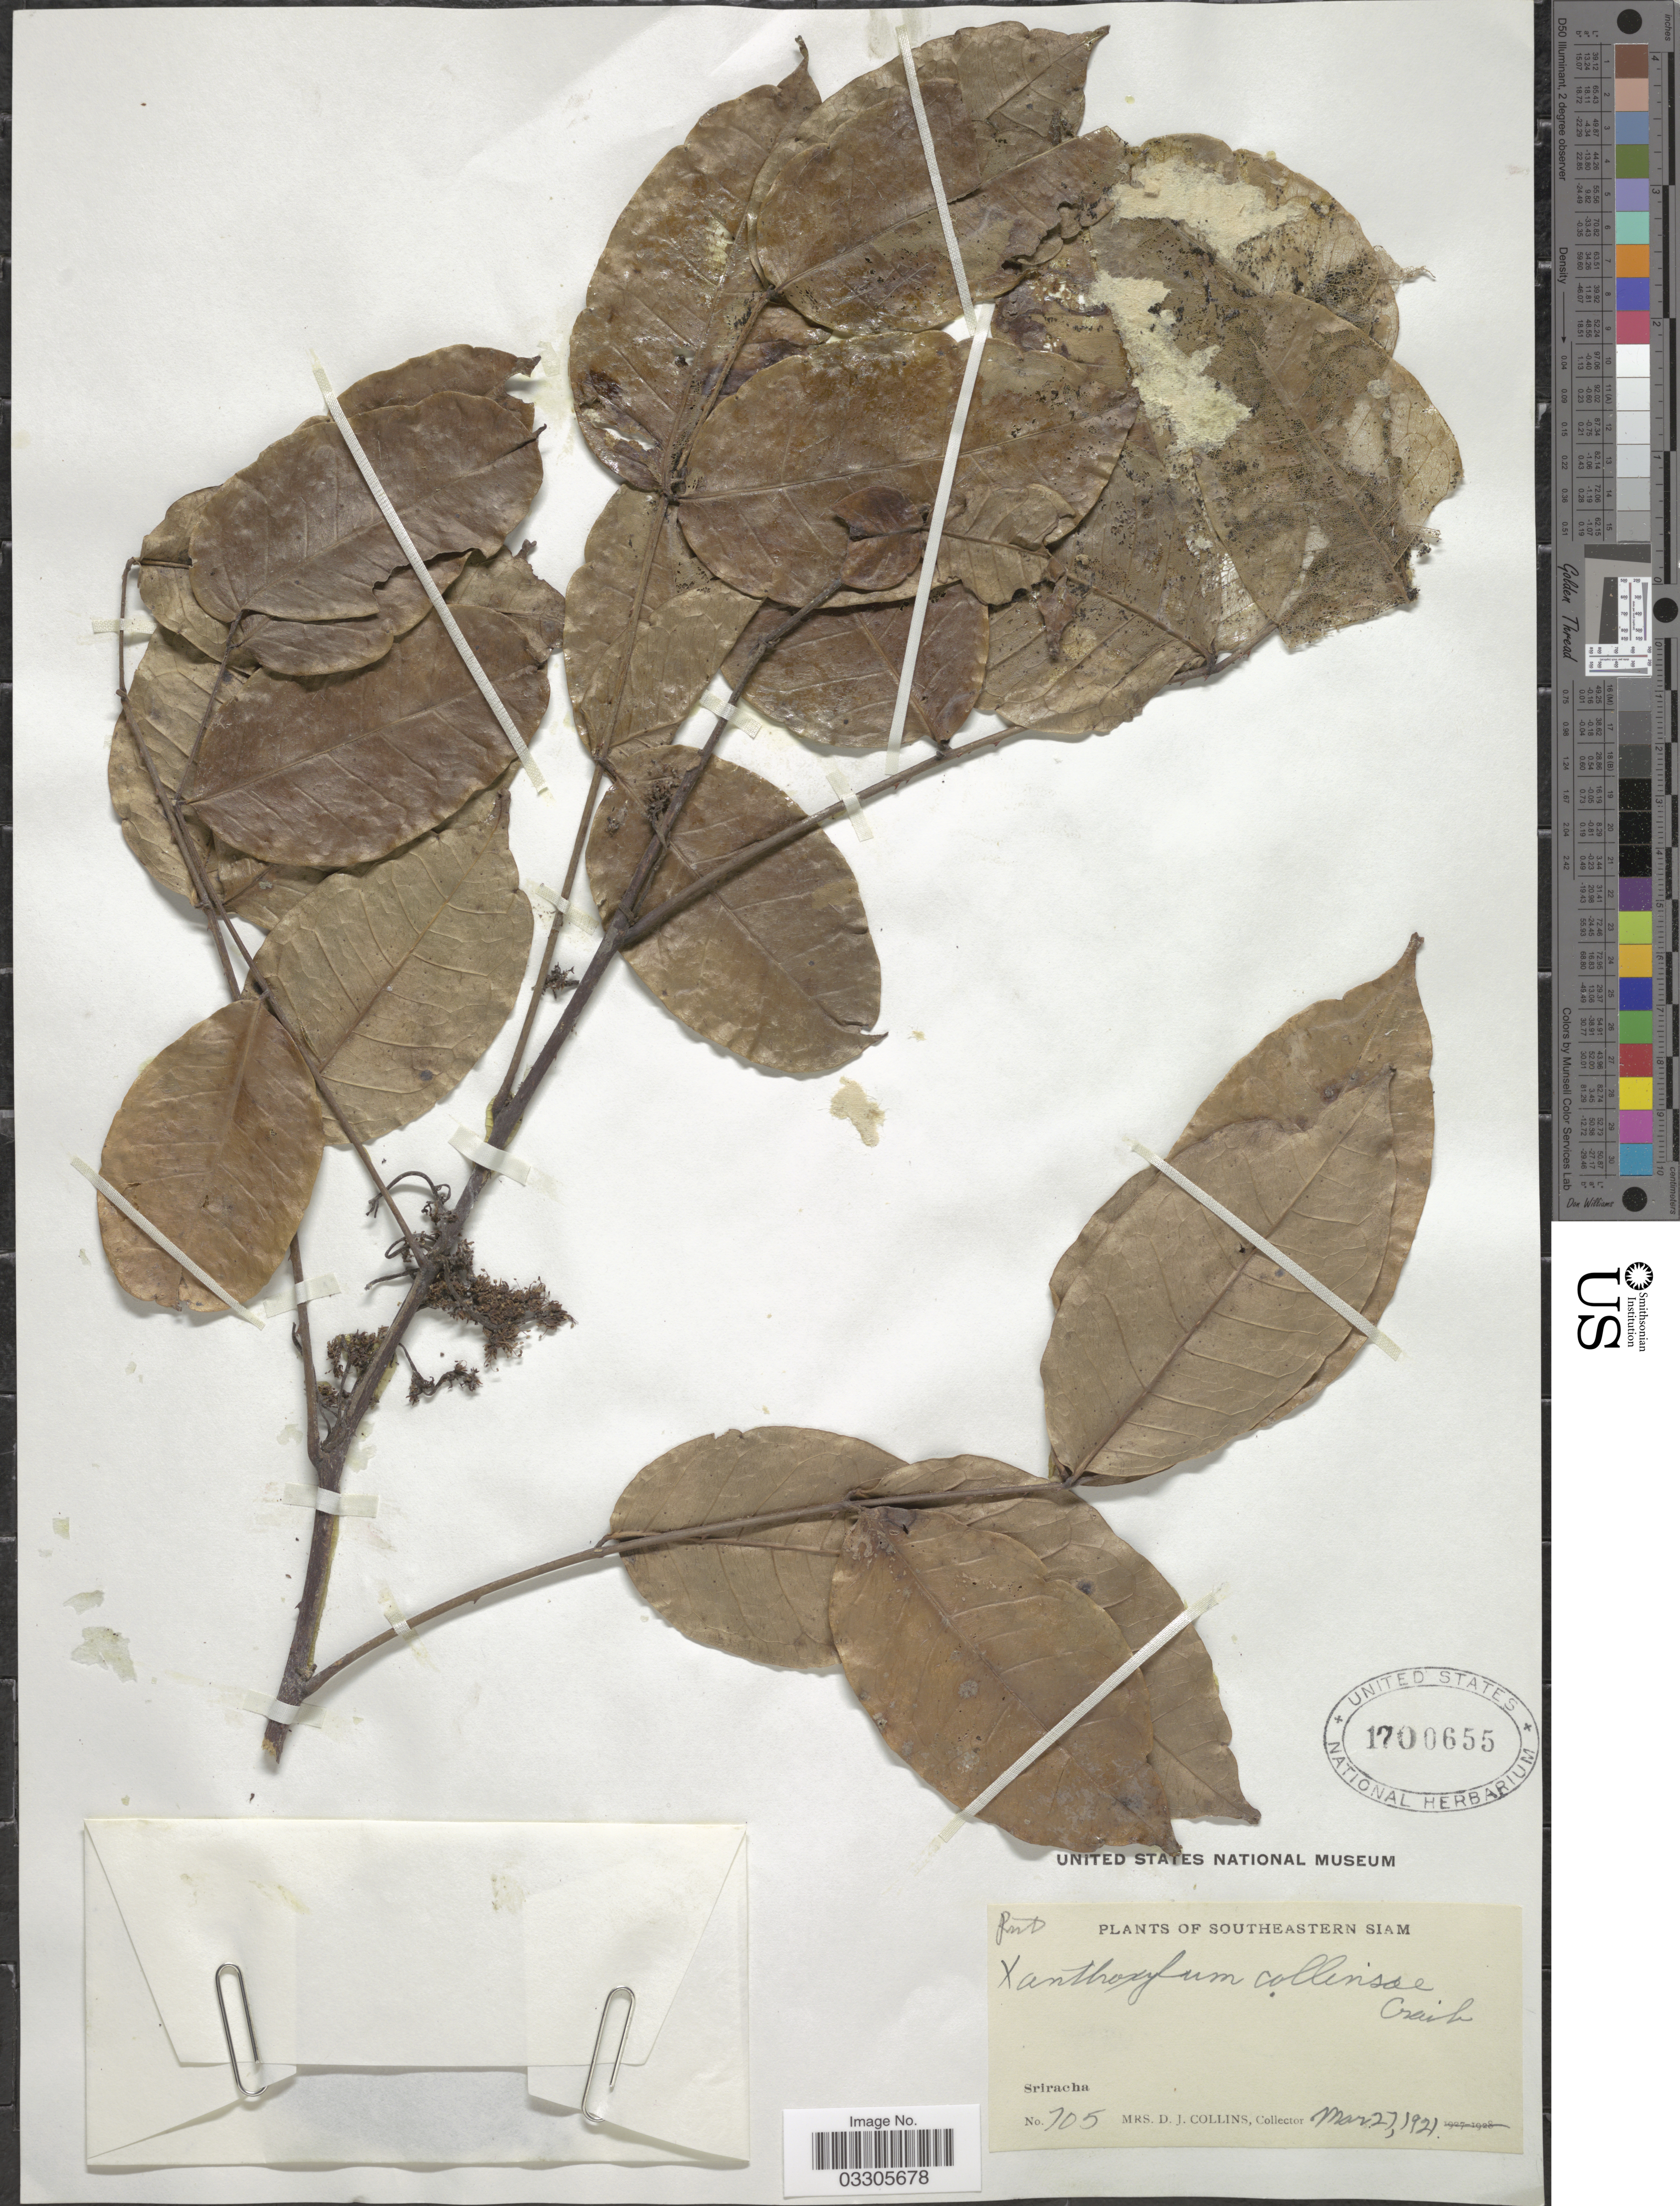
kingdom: Plantae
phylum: Tracheophyta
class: Magnoliopsida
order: Sapindales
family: Rutaceae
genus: Zanthoxylum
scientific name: Zanthoxylum collinsae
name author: Craib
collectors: Mrs. D. J. Collins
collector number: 705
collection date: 1921-03-27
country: Thailand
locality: Southeastern Siam, Sriracha.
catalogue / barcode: US 1700655